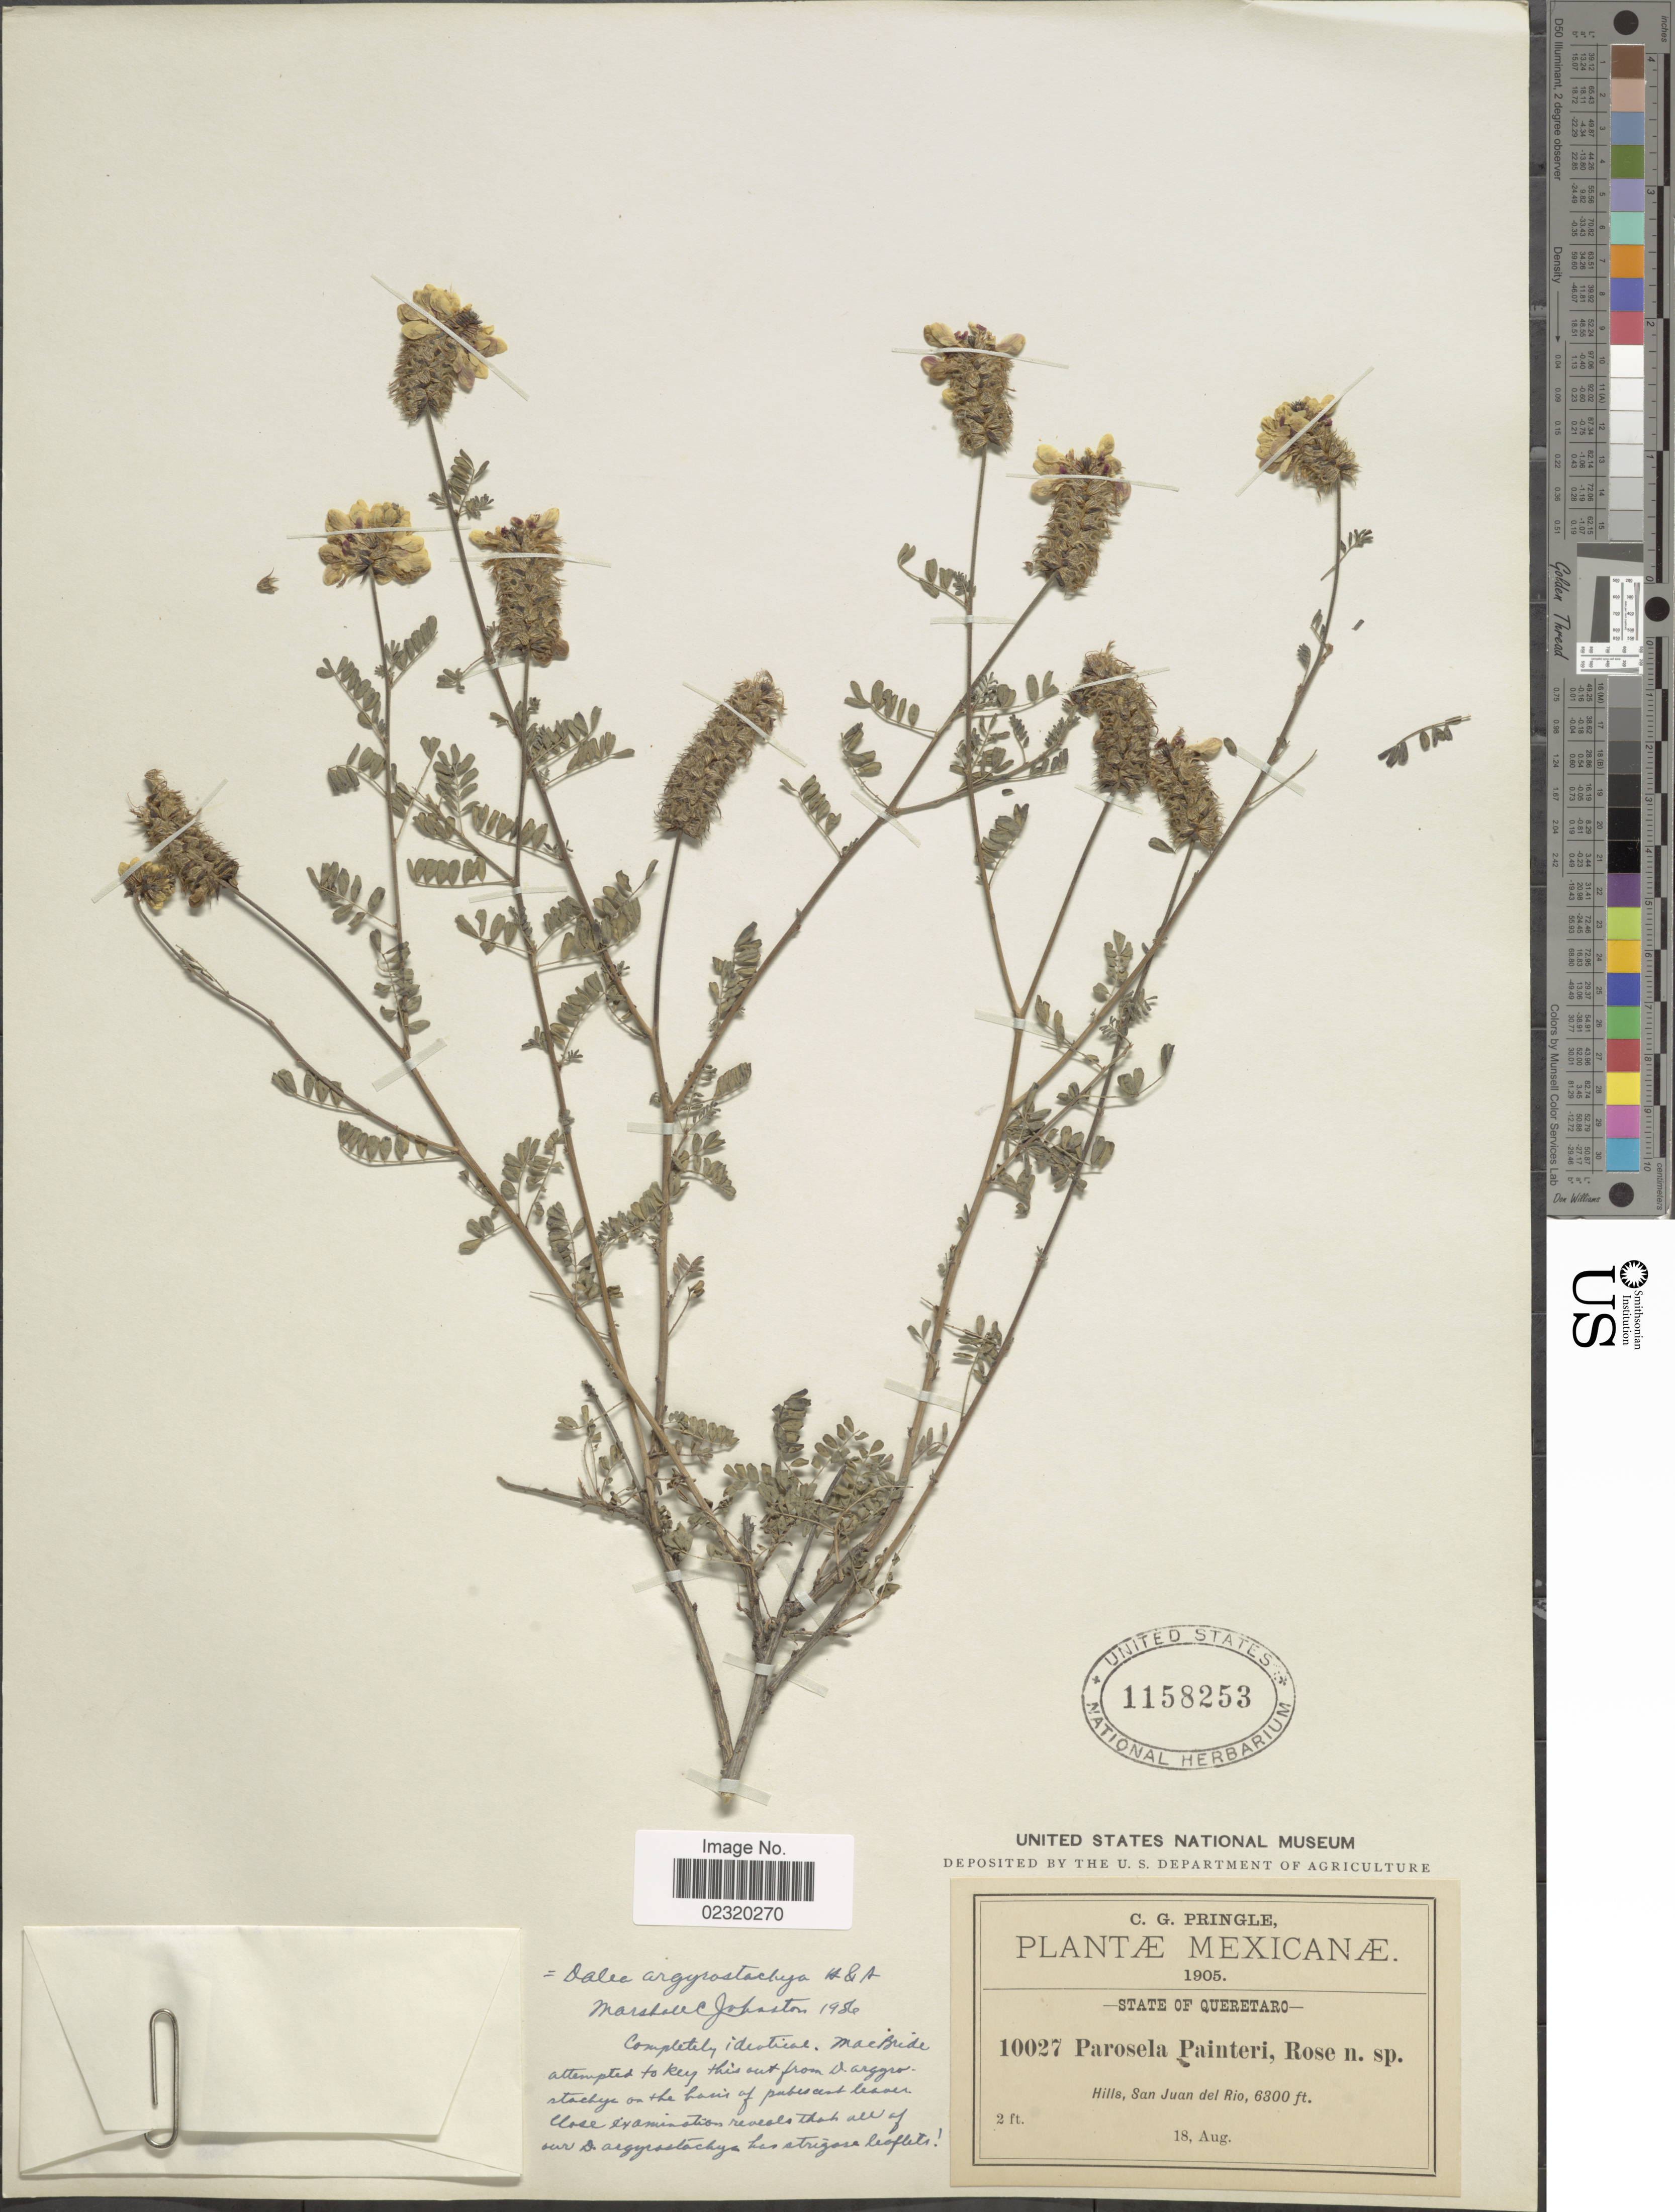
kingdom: Plantae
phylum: Tracheophyta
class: Magnoliopsida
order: Fabales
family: Fabaceae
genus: Dalea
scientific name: Dalea versicolor var. argyrostachya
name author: Zucc.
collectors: C. G. Pringle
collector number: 10027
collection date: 1905-08-18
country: Mexico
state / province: Querétaro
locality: Hills, San Juan del Rio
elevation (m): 1920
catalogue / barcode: US 1158253